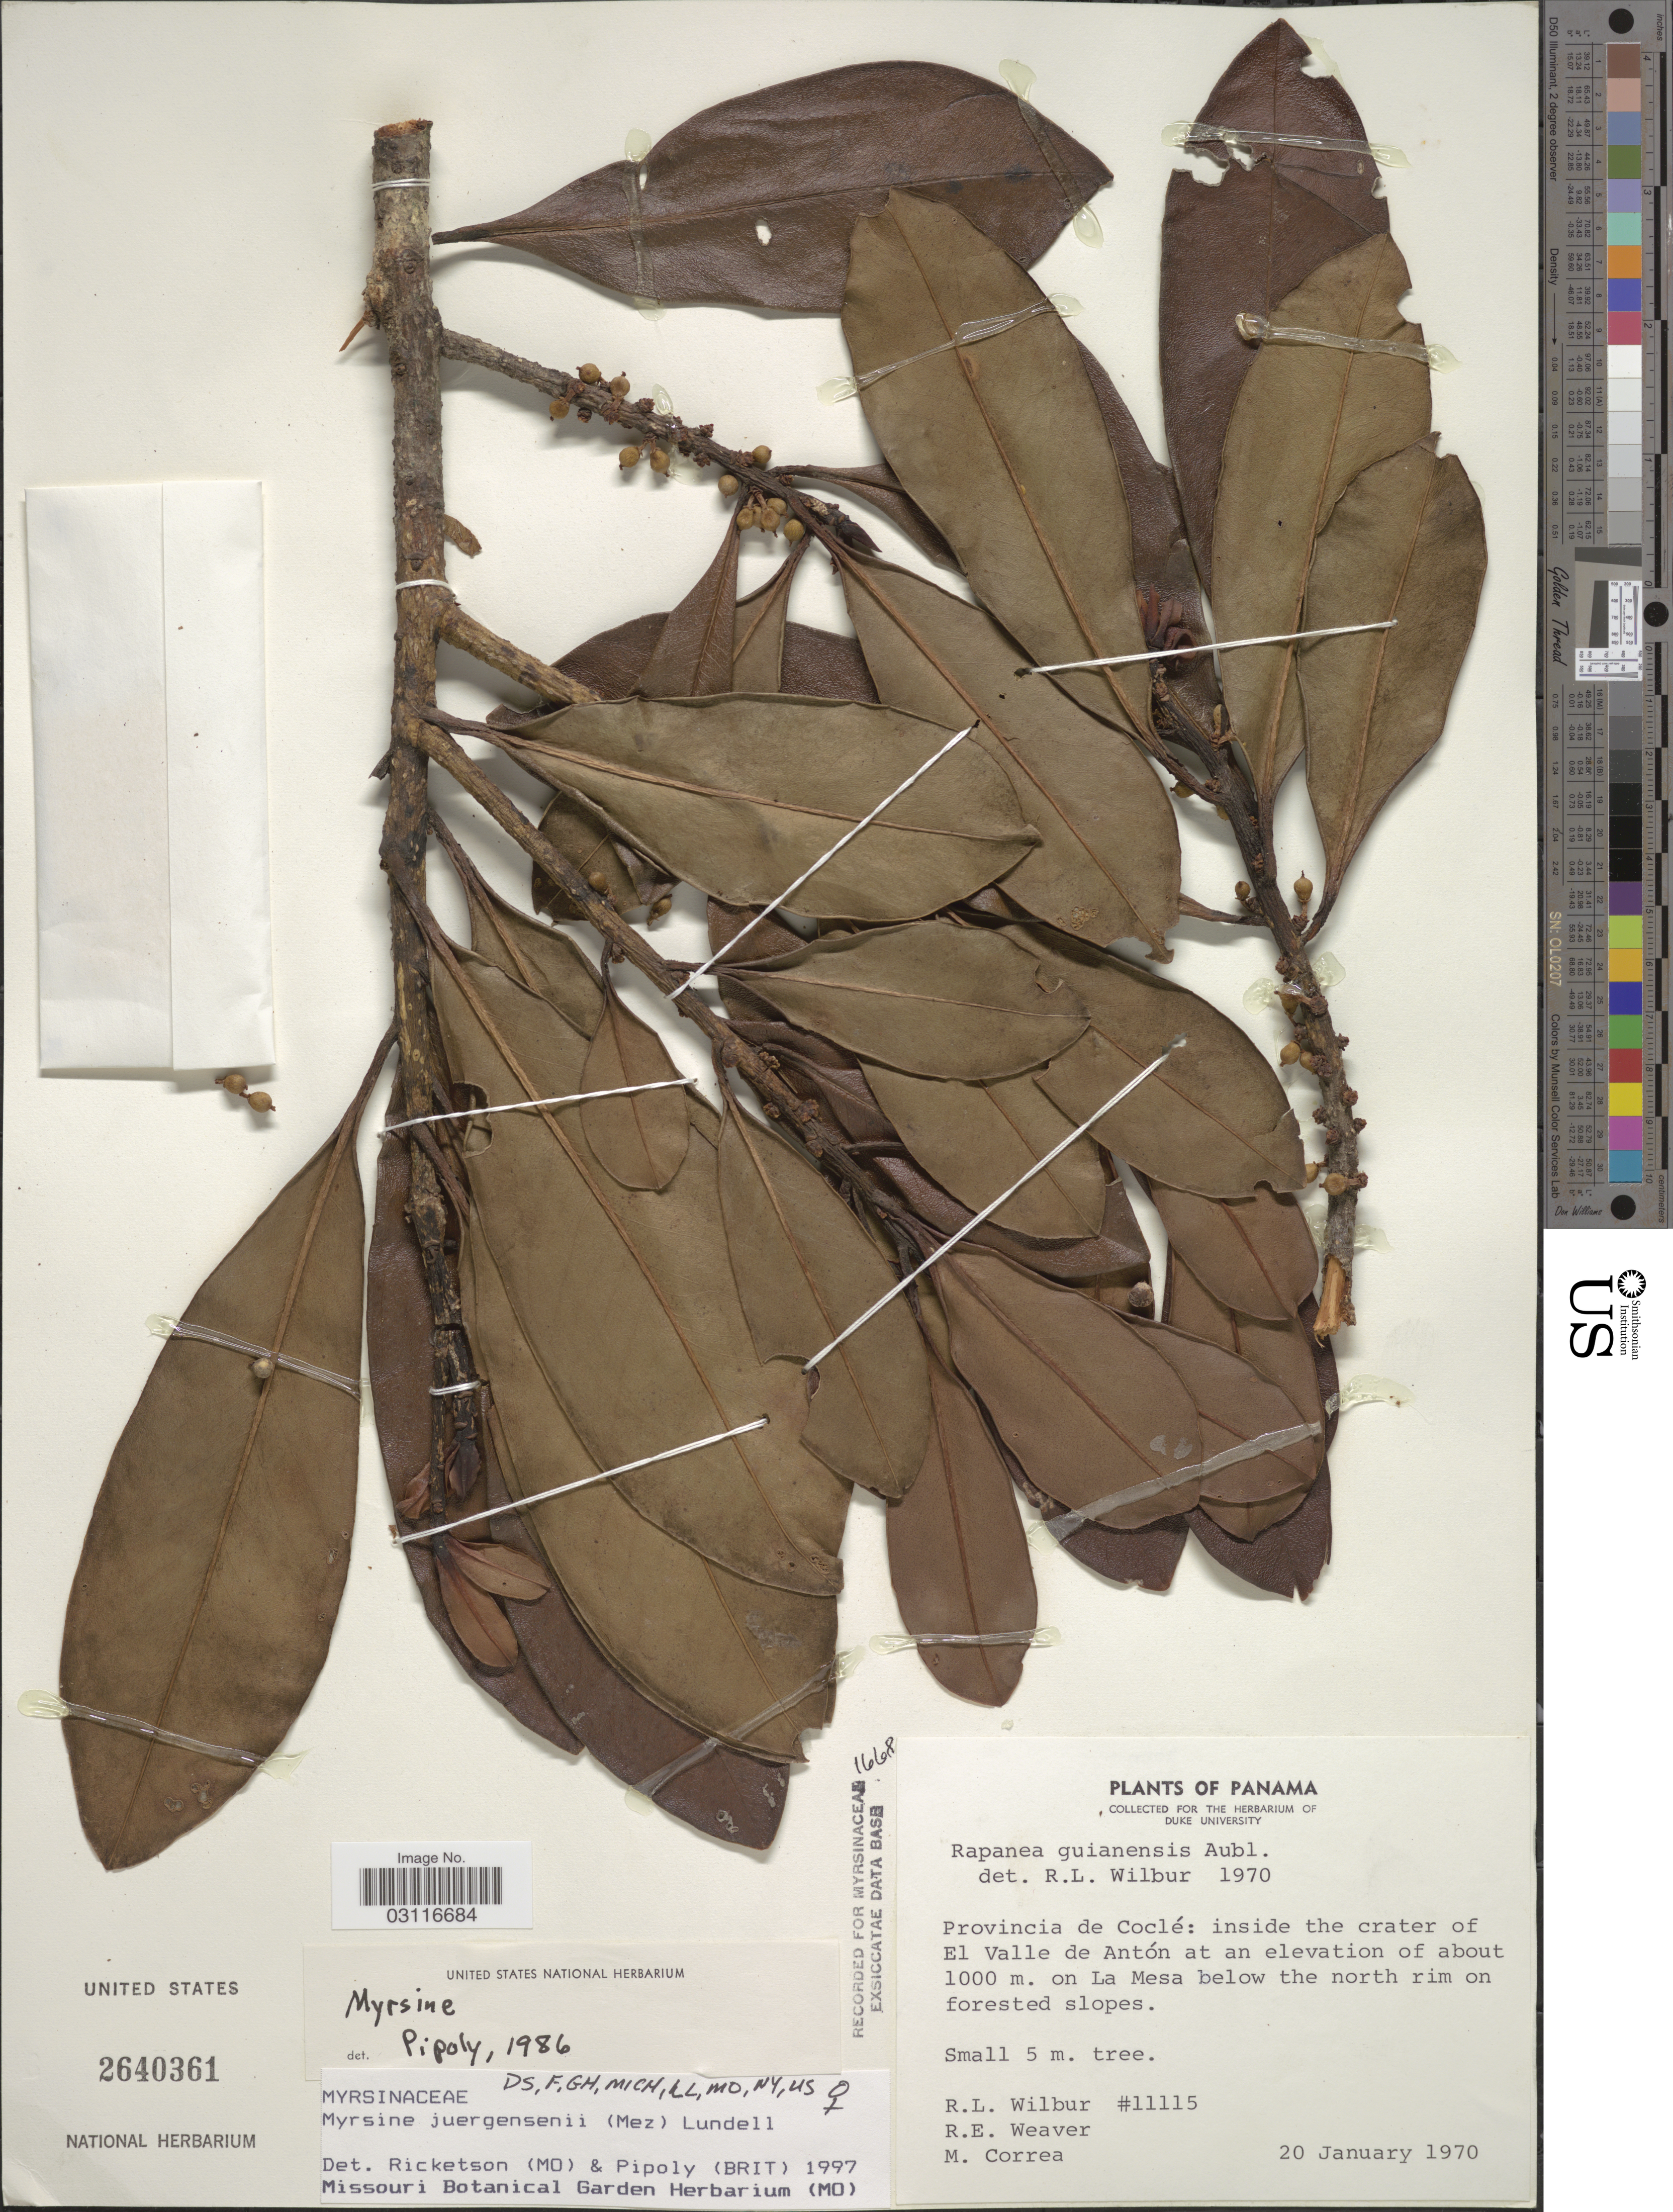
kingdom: Plantae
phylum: Tracheophyta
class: Magnoliopsida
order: Ericales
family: Primulaceae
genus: Myrsine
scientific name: Myrsine juergensenii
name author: (Mez) Lundell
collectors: R. L. Wilbur, R. E. Weaver & M. Correa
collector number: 11115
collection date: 1970-01-20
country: Panama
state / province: Coclé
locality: Inside the crater of el Valle de Antón. On La Mesa below the north rim on forested slopes.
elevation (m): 1000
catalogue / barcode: US 2640361